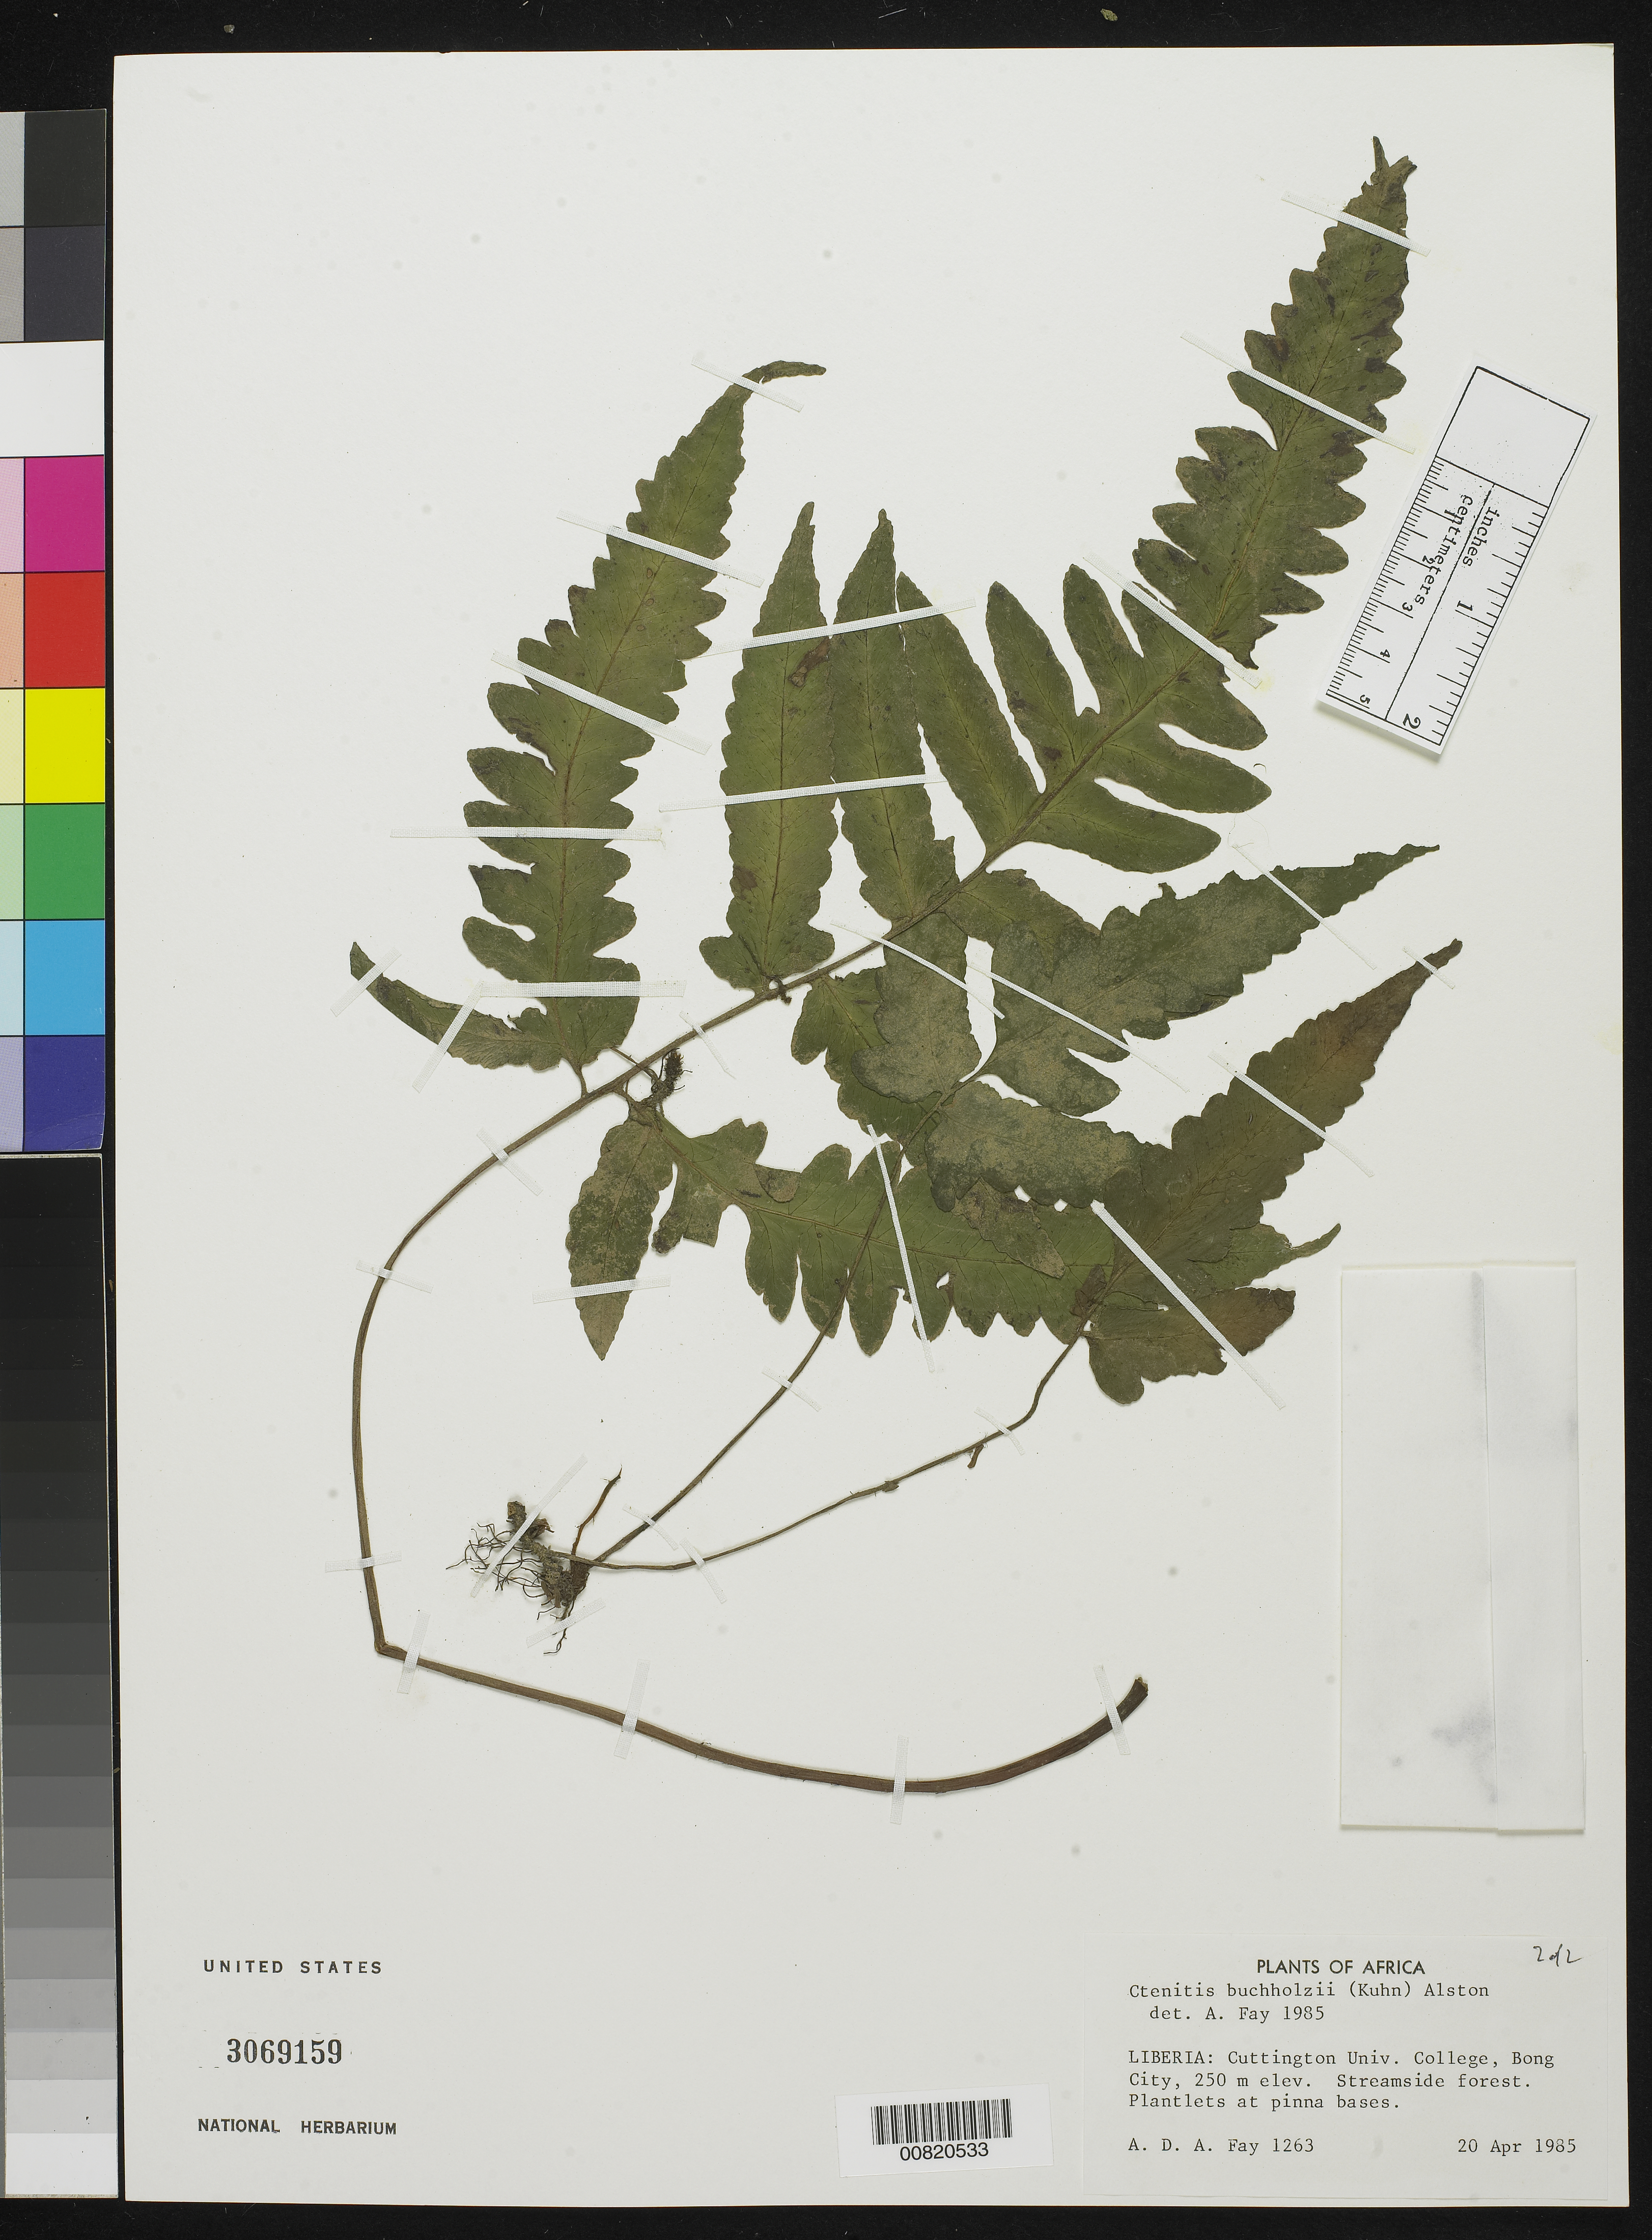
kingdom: Plantae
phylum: Tracheophyta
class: Polypodiopsida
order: Polypodiales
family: Tectariaceae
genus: Triplophyllum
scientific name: Triplophyllum buchholzii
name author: (Kuhn)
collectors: A. Fay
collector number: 1263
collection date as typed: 20 Apr 1985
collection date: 1985-04-20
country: Liberia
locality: Cuttington Univ. College, Bong City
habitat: Streamside forest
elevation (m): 250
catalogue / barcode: US 3069159